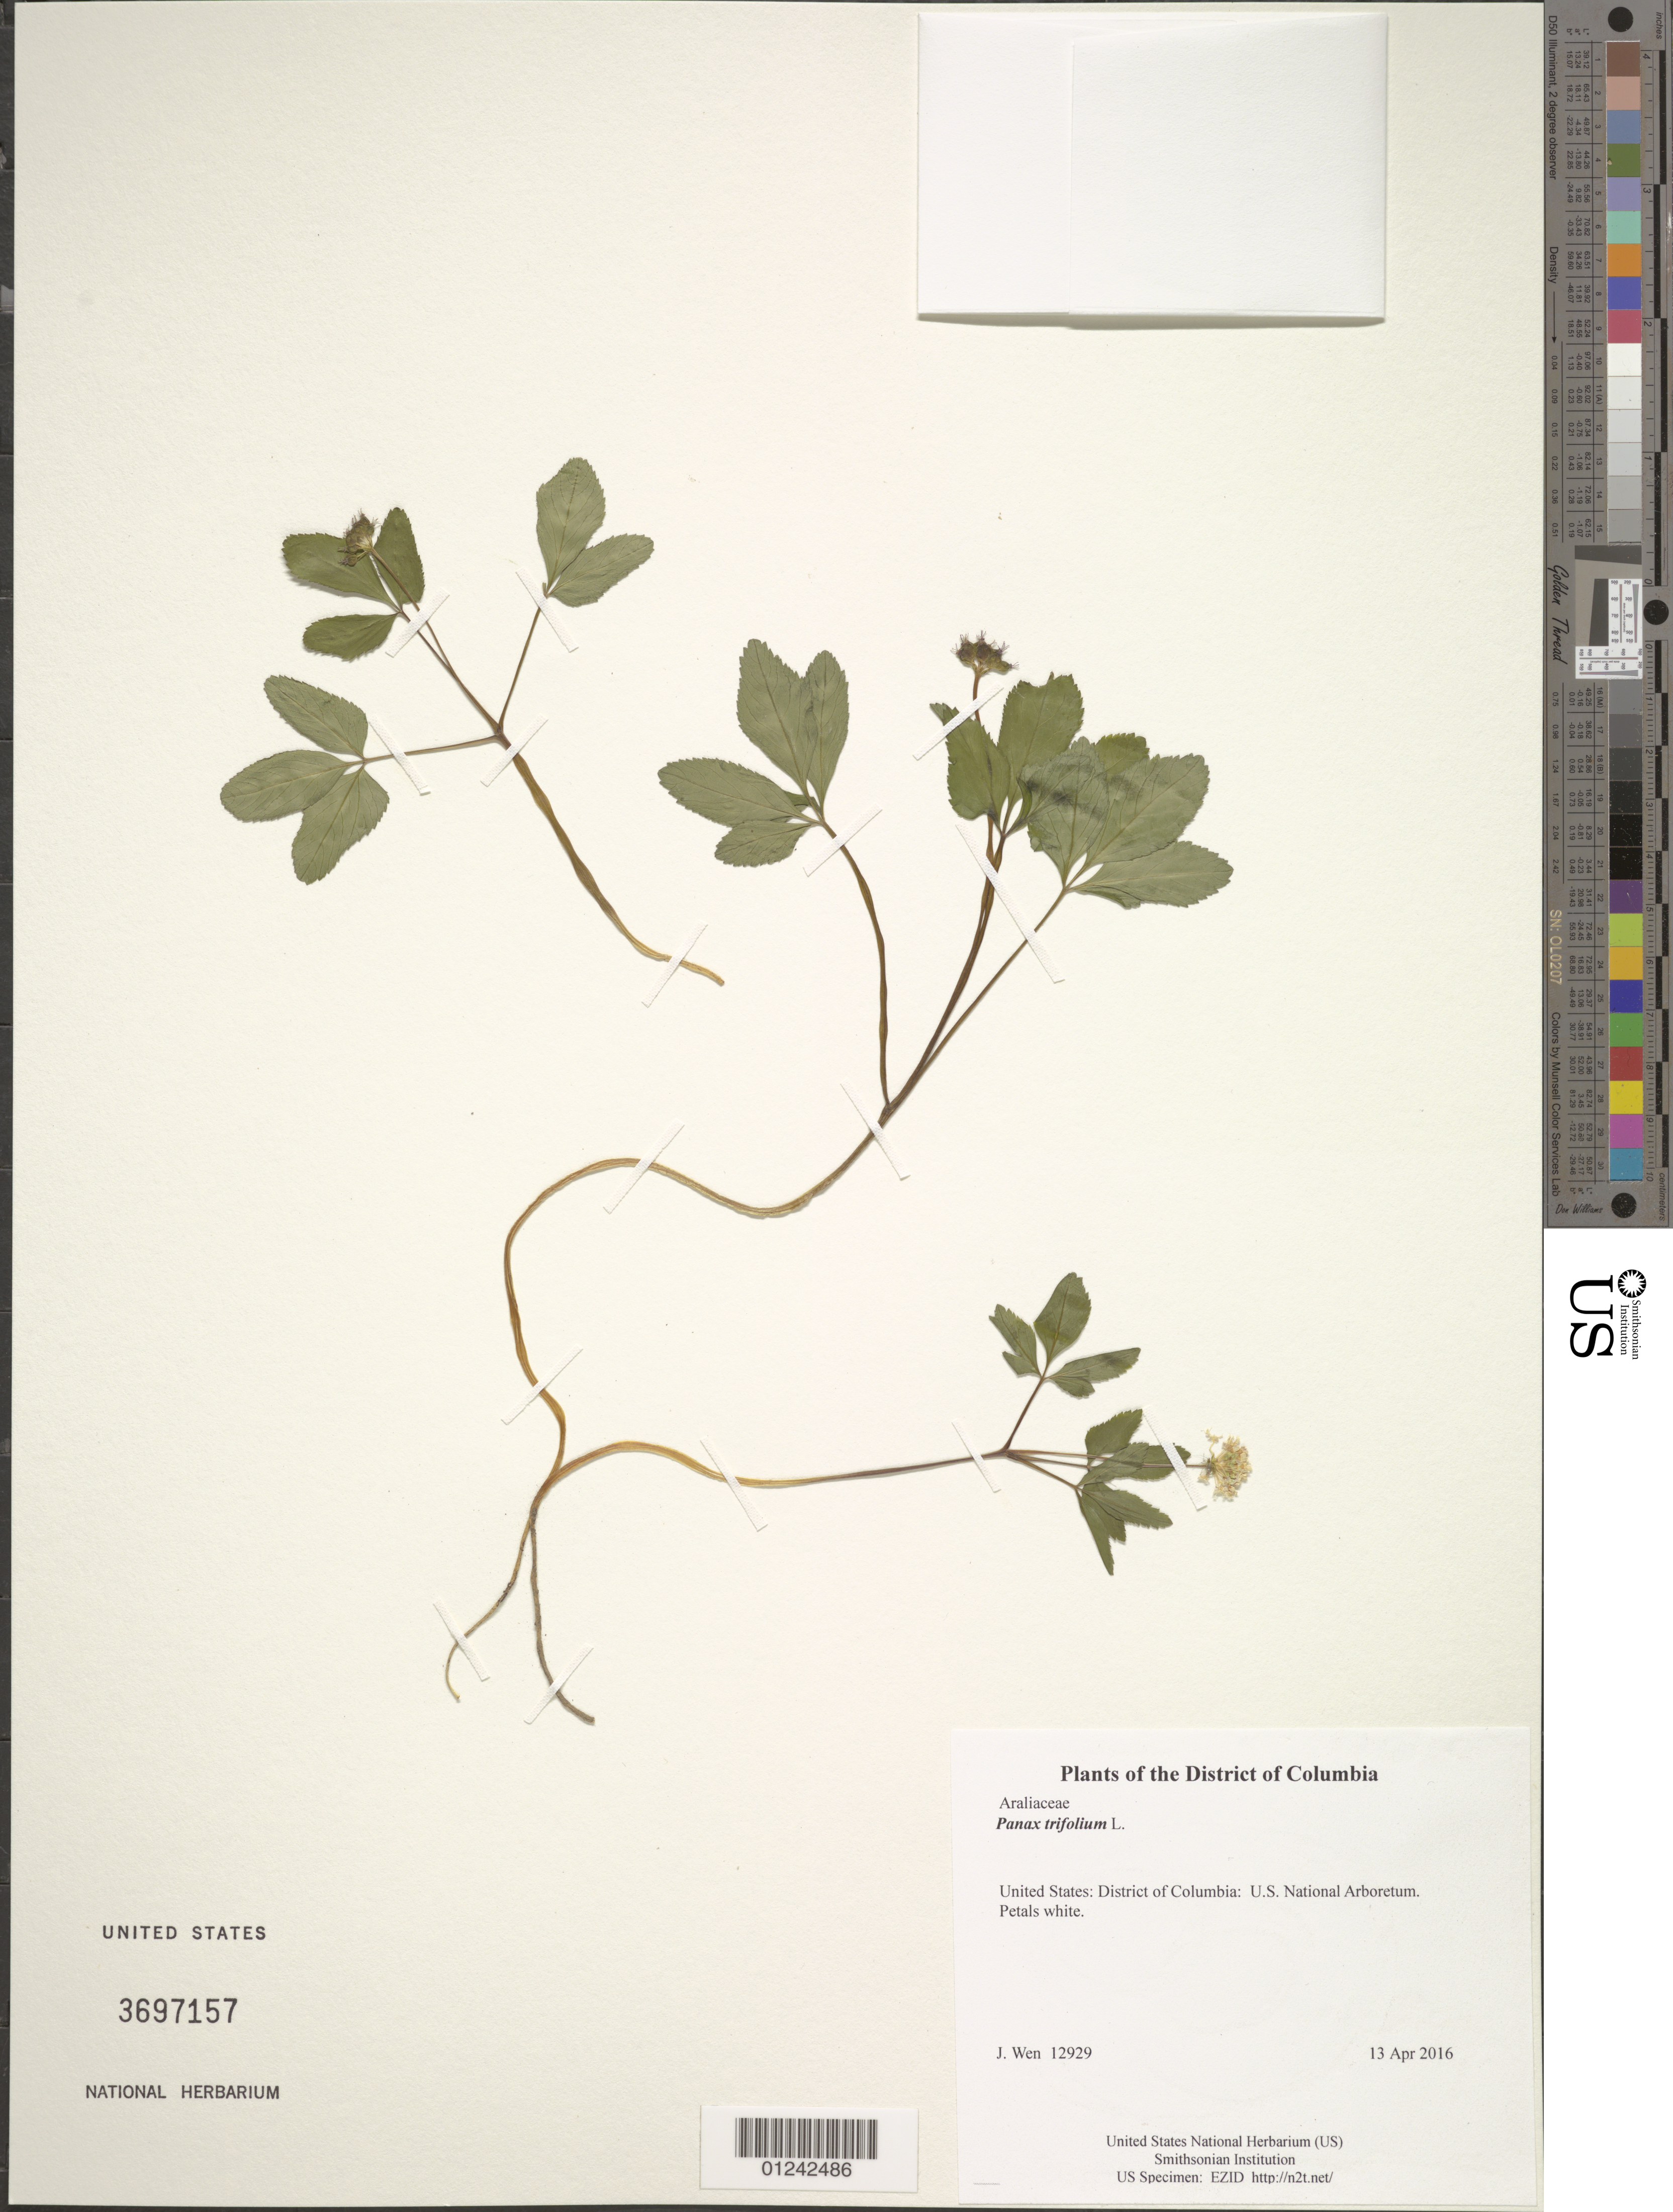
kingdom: Plantae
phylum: Tracheophyta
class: Magnoliopsida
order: Apiales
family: Araliaceae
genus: Panax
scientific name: Panax trifolius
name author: L.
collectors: J. Wen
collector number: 12929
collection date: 2016-04-13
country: United States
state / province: District of Columbia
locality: U.S. National Arboretum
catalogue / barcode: US 3697157